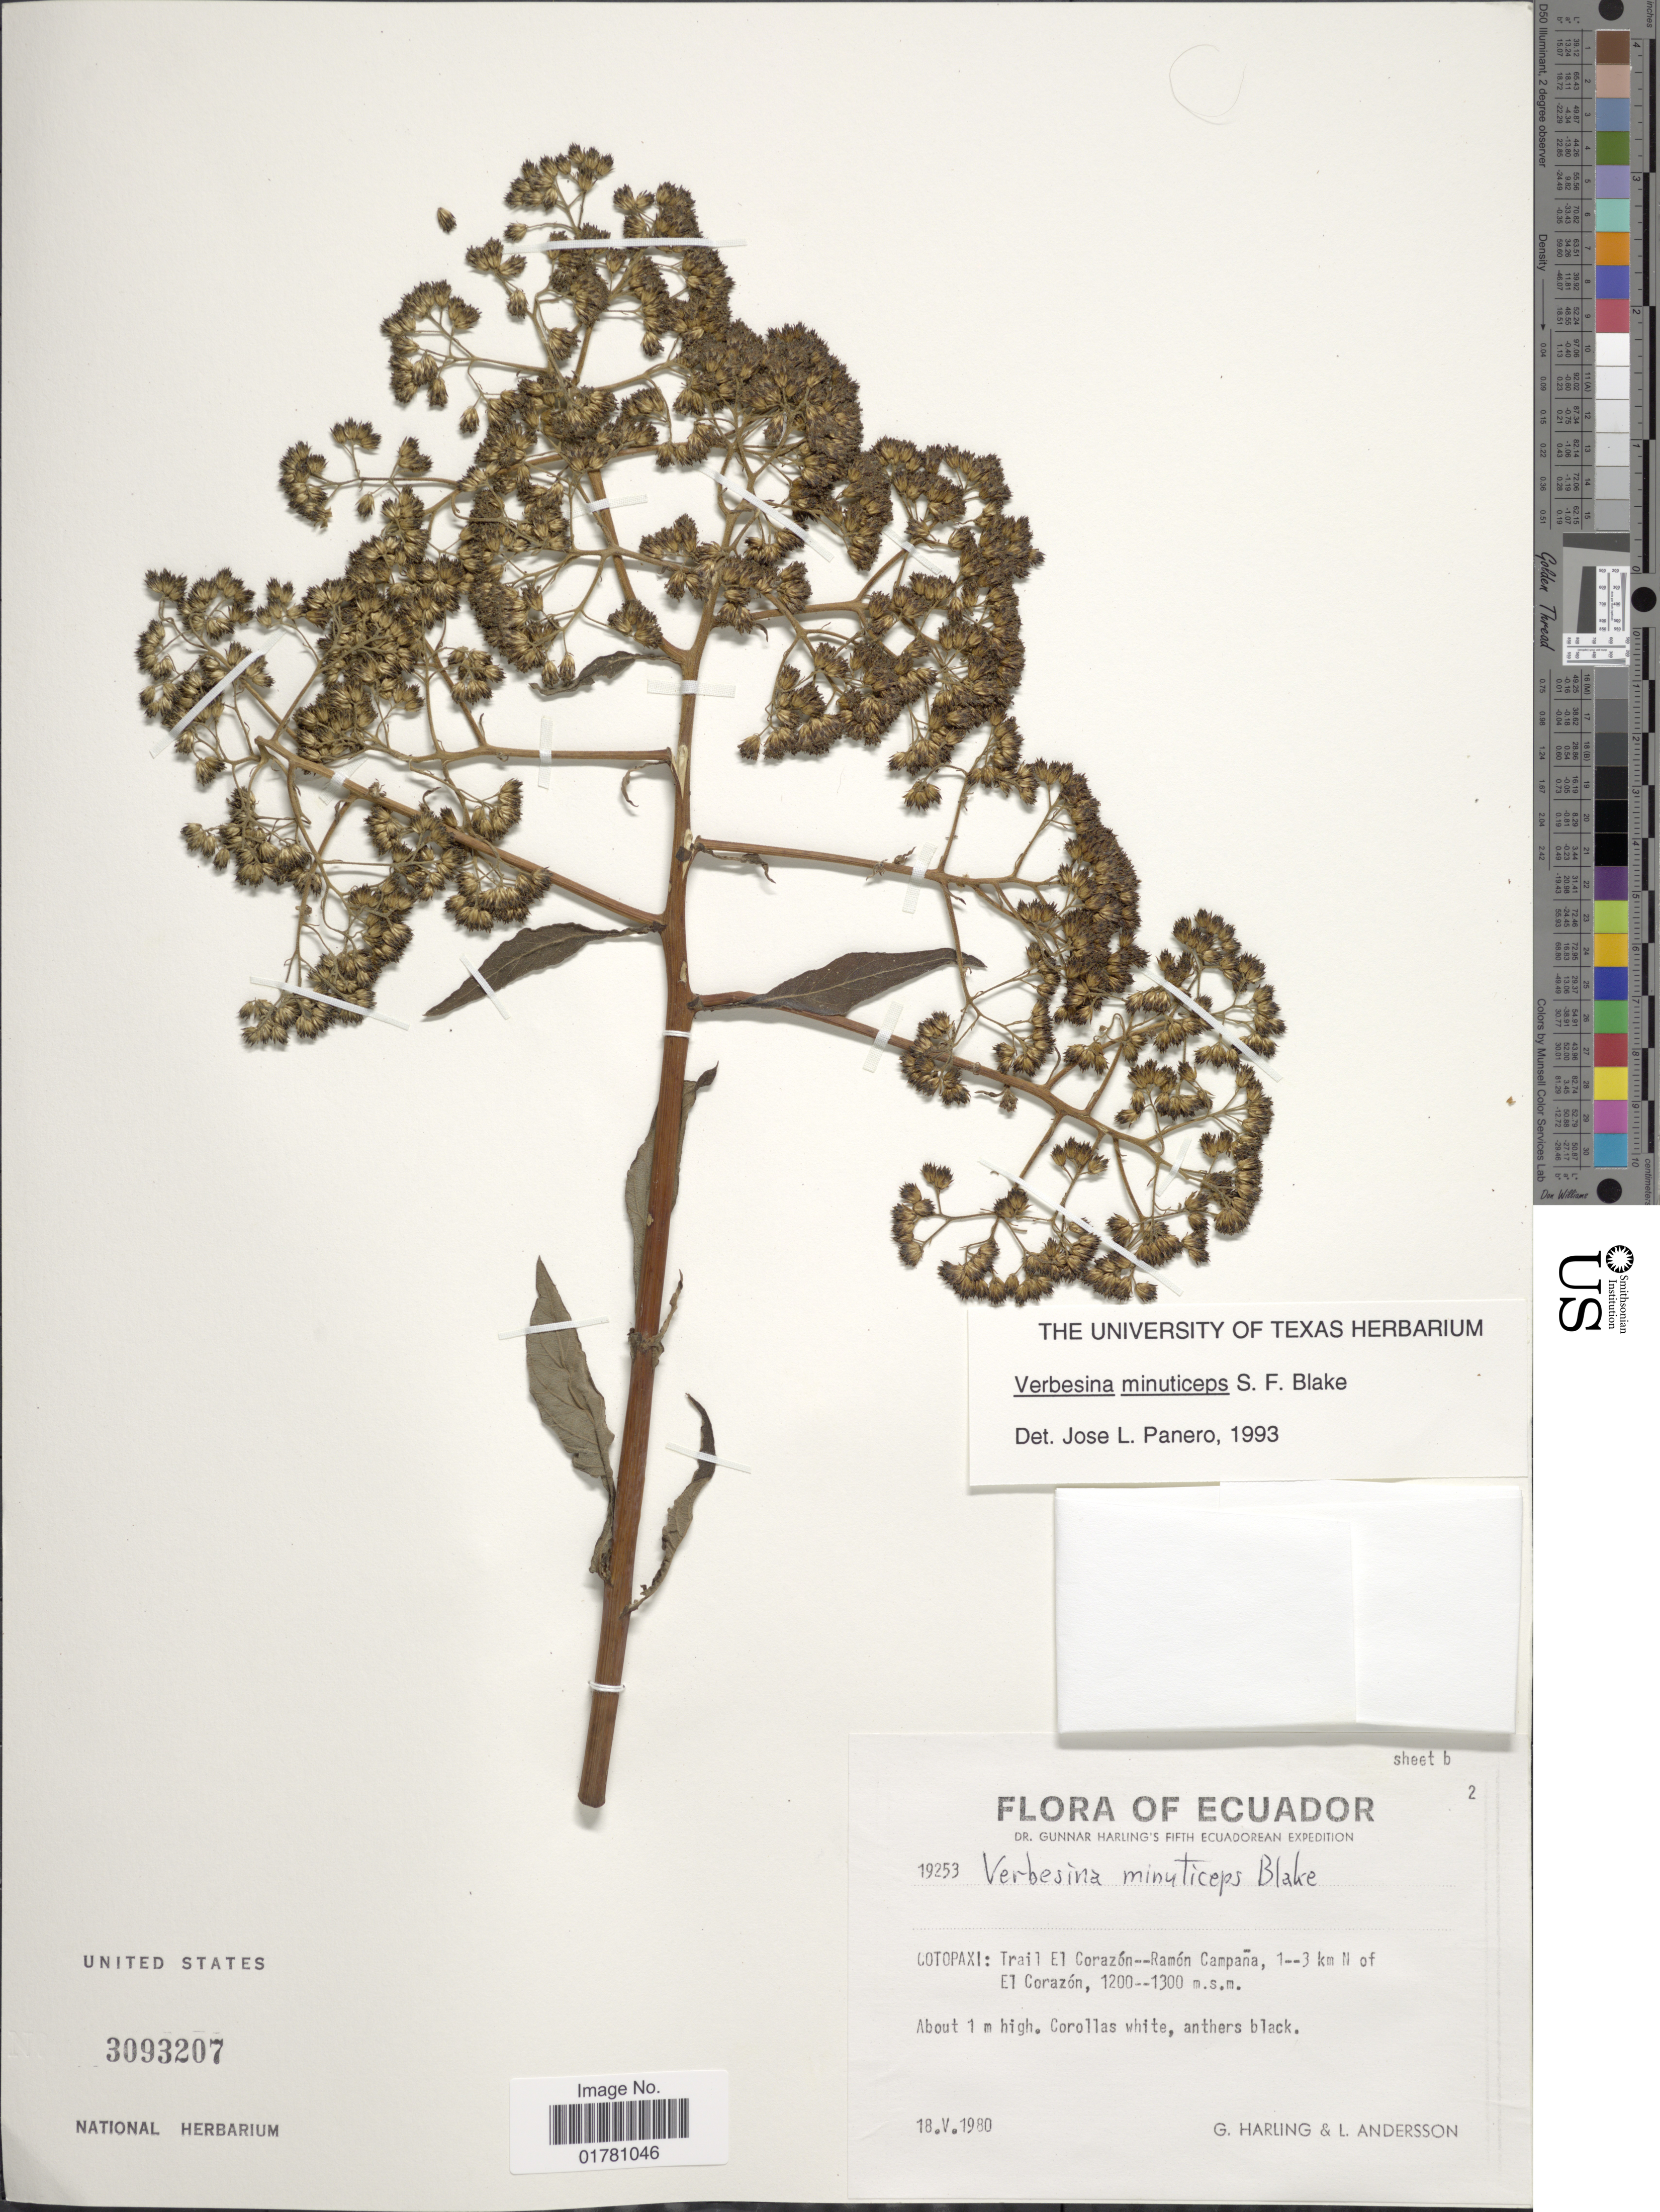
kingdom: Plantae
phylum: Tracheophyta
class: Magnoliopsida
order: Asterales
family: Asteraceae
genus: Verbesina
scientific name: Verbesina minuticeps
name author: S.F. Blake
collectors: G. Harling & L. Andersson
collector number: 19253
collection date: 1980-05-18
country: Ecuador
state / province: Cotopaxi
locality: Trail El Corazón--Ramón, 1--3 km N of El Corazón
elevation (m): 1200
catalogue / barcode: US 3093207